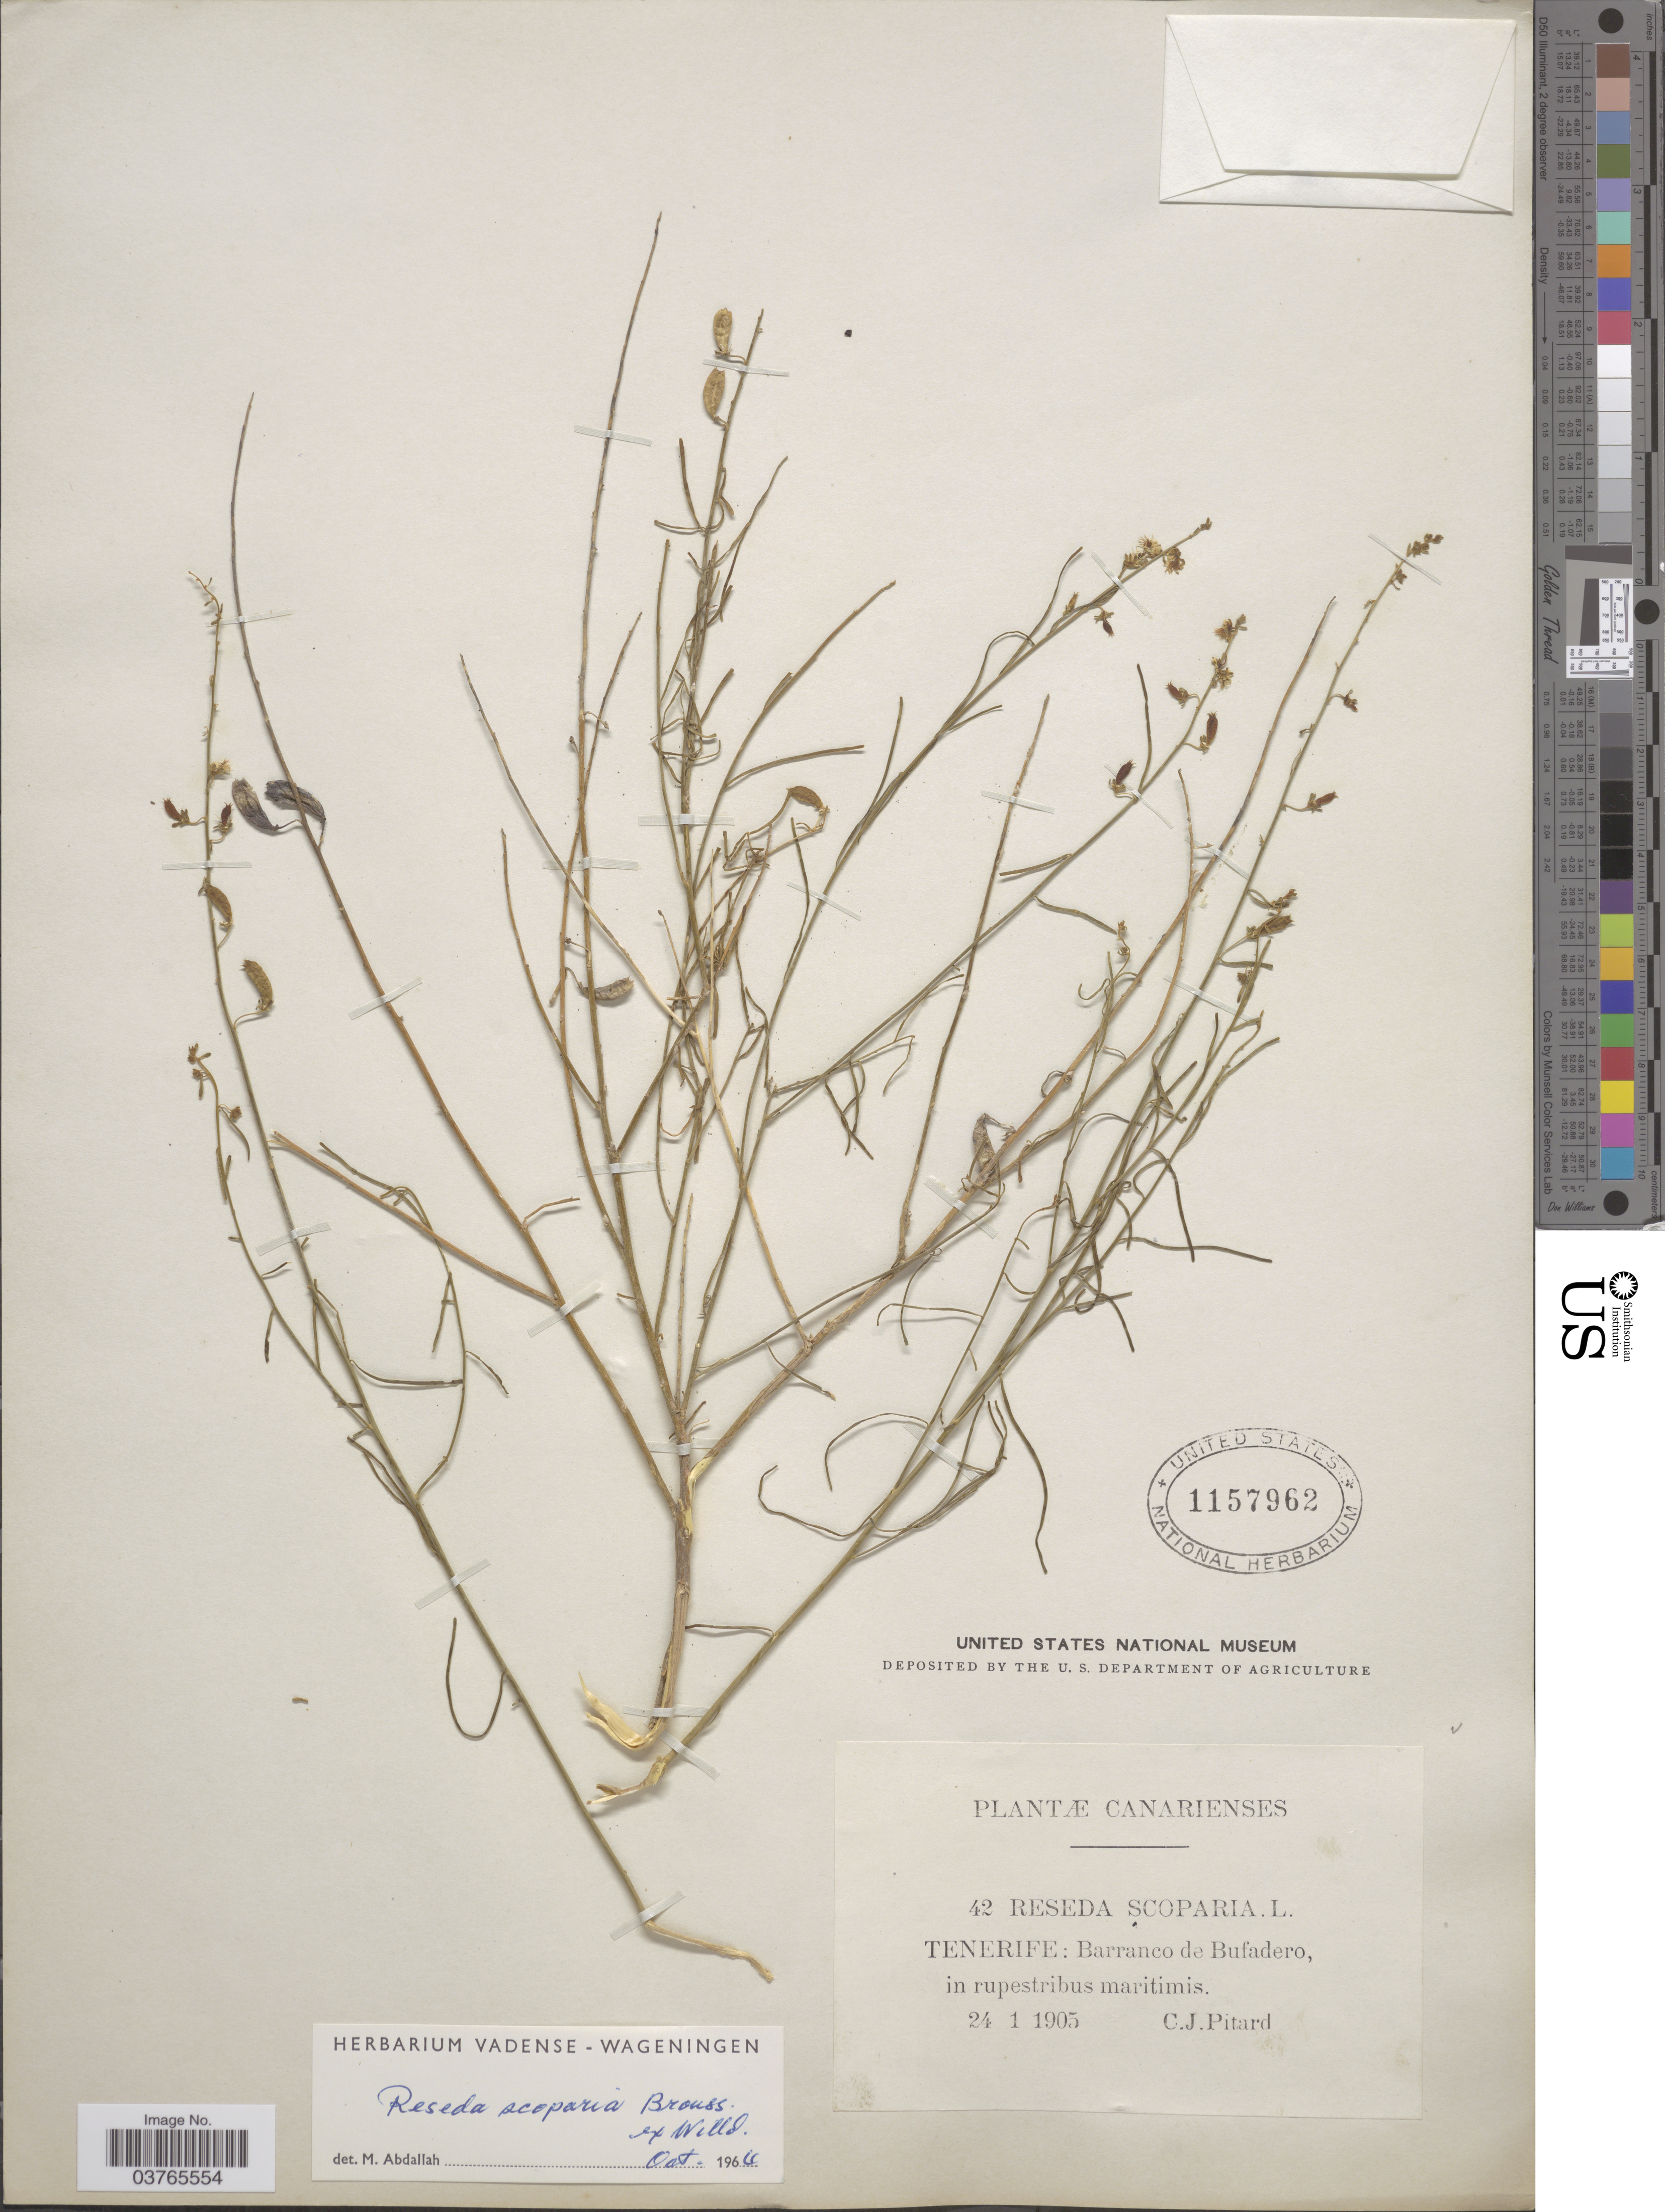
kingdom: Plantae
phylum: Tracheophyta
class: Magnoliopsida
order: Brassicales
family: Resedaceae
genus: Reseda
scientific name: Reseda scoparia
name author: Brouss. ex Willd.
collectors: C. Pitard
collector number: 42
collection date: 1905-01-24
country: Spain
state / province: Canarias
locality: Tenerife: Barranco de Bufadero, in rupestribus maritimis.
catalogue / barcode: US 1157962